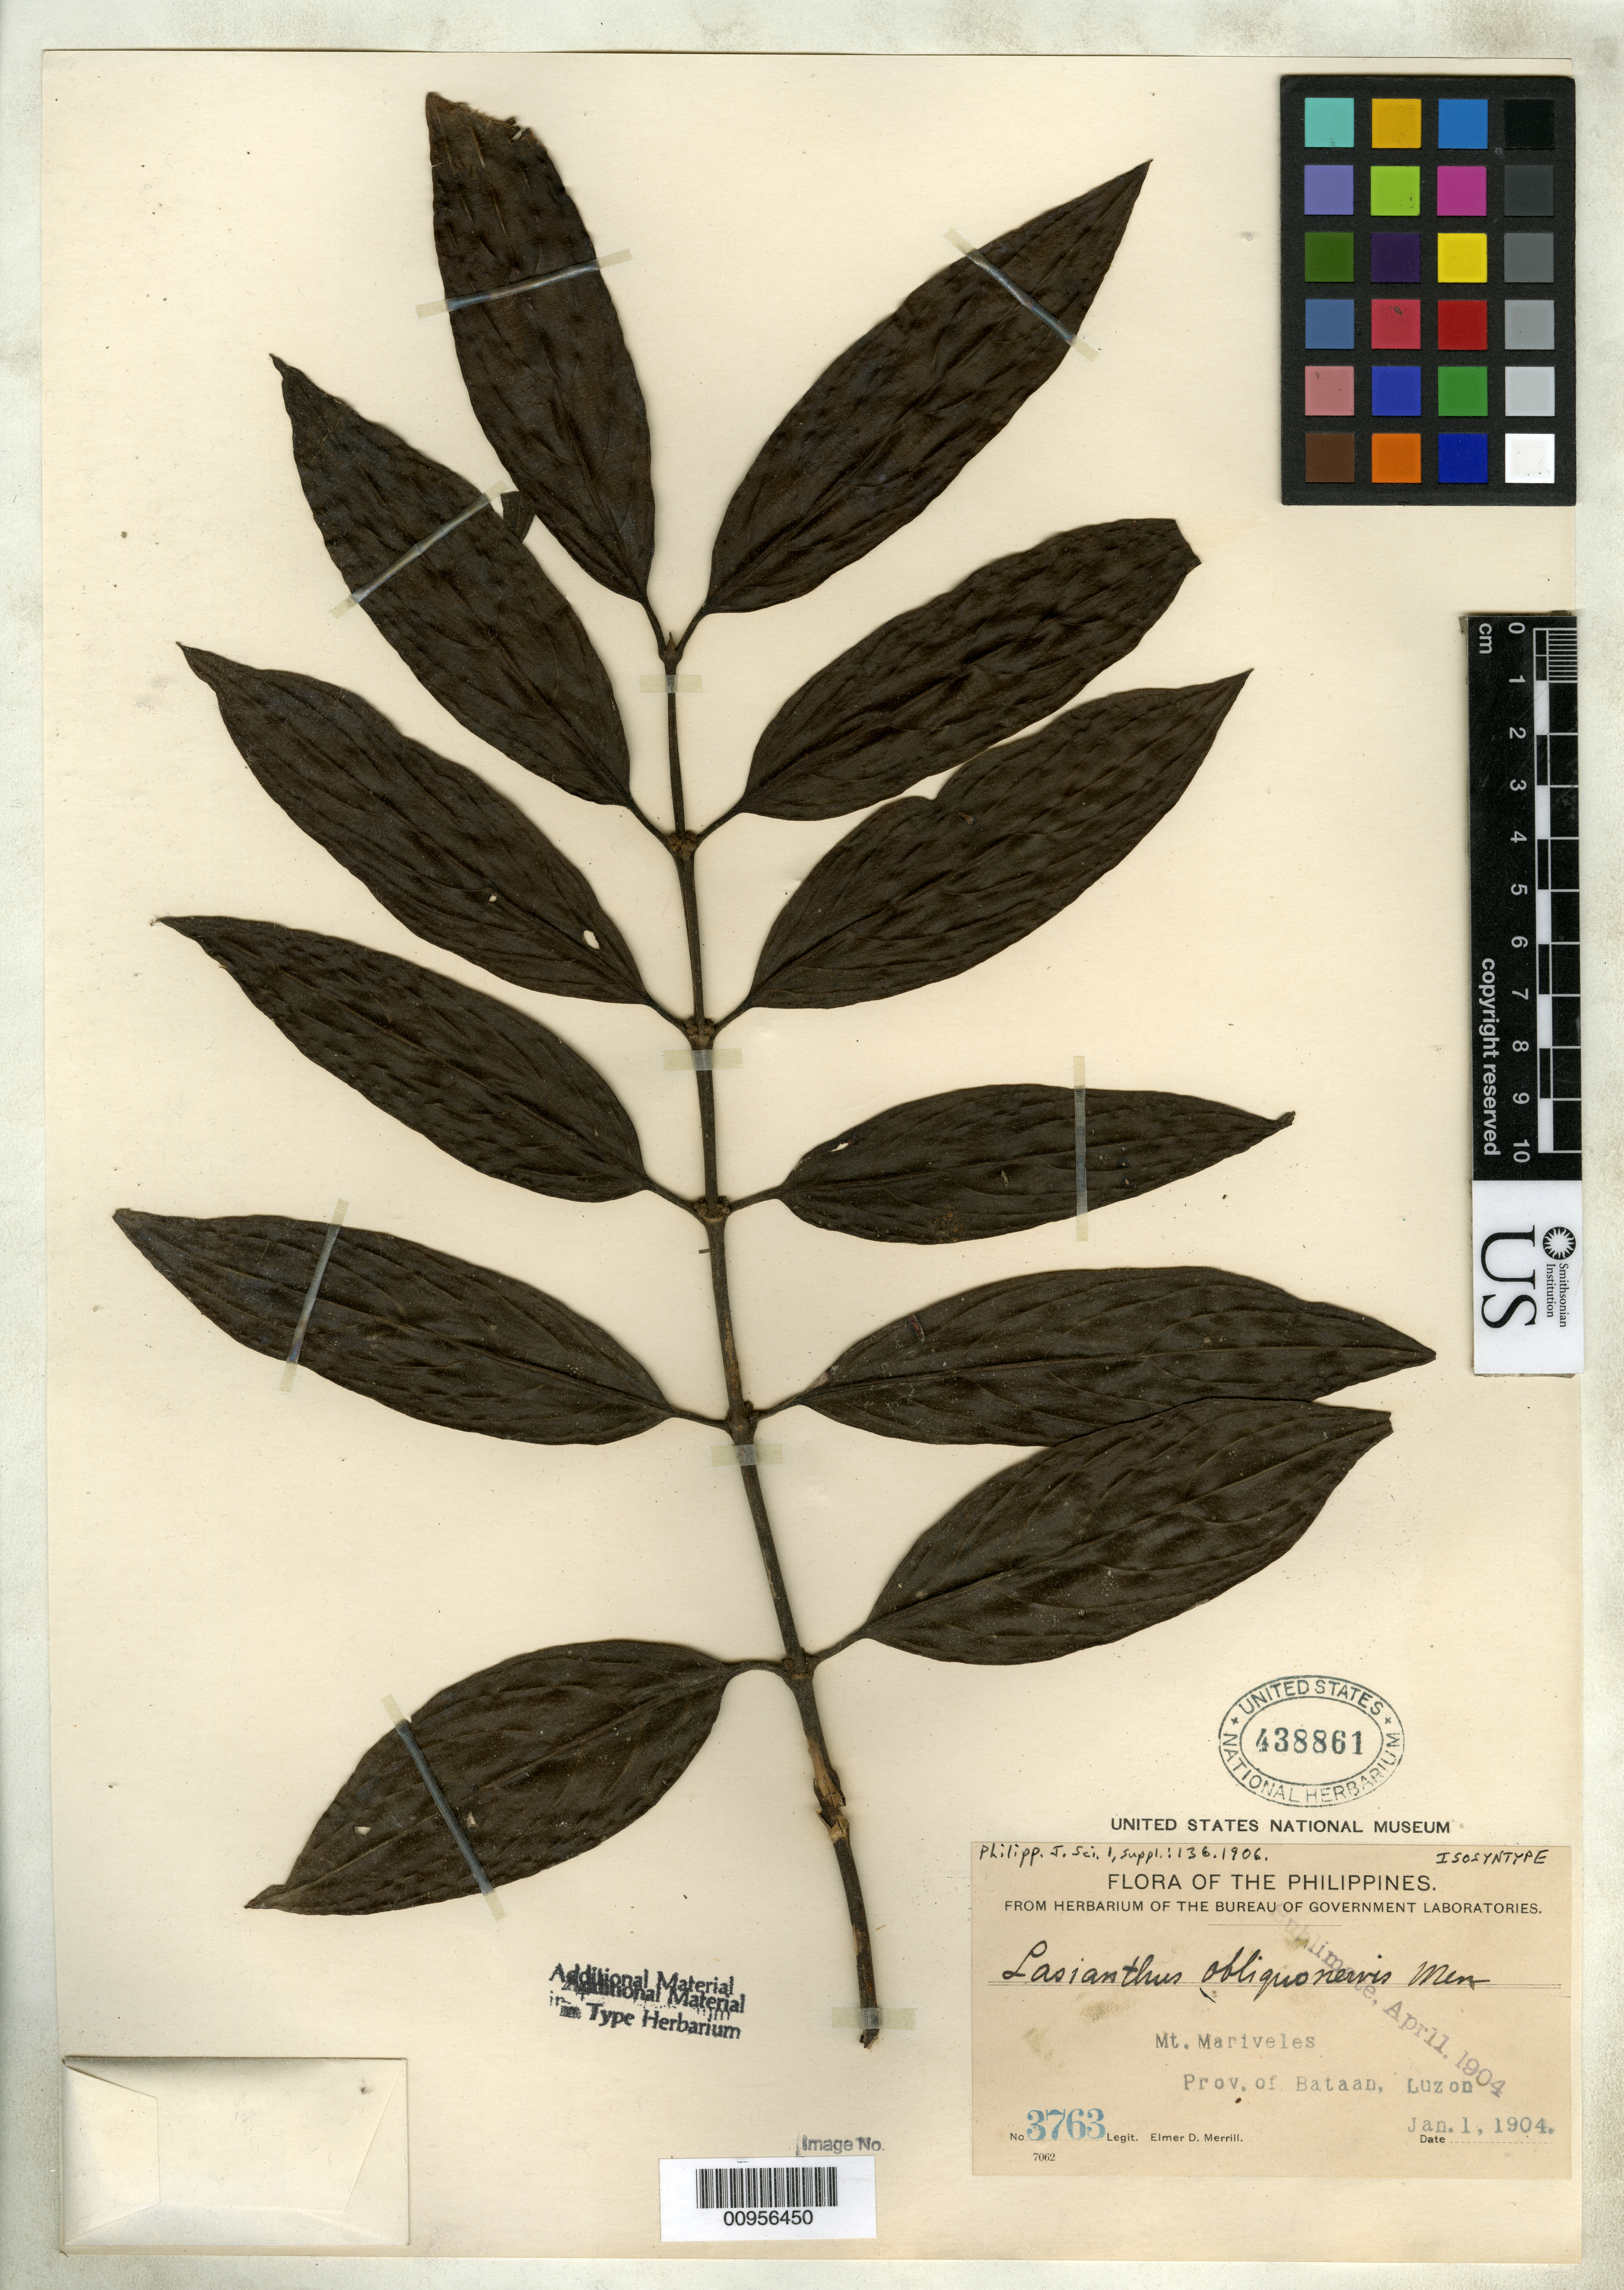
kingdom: Plantae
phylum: Tracheophyta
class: Magnoliopsida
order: Gentianales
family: Rubiaceae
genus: Lasianthus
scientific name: Lasianthus obliquinervis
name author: Merr.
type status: Isosyntype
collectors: E. D. Merrill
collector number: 3763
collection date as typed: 01 Jan 1904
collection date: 1904-01-01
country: Philippines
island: Luzon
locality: Mt. Mariveles, Prov. of Bataan, Luzon.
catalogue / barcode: US 438861